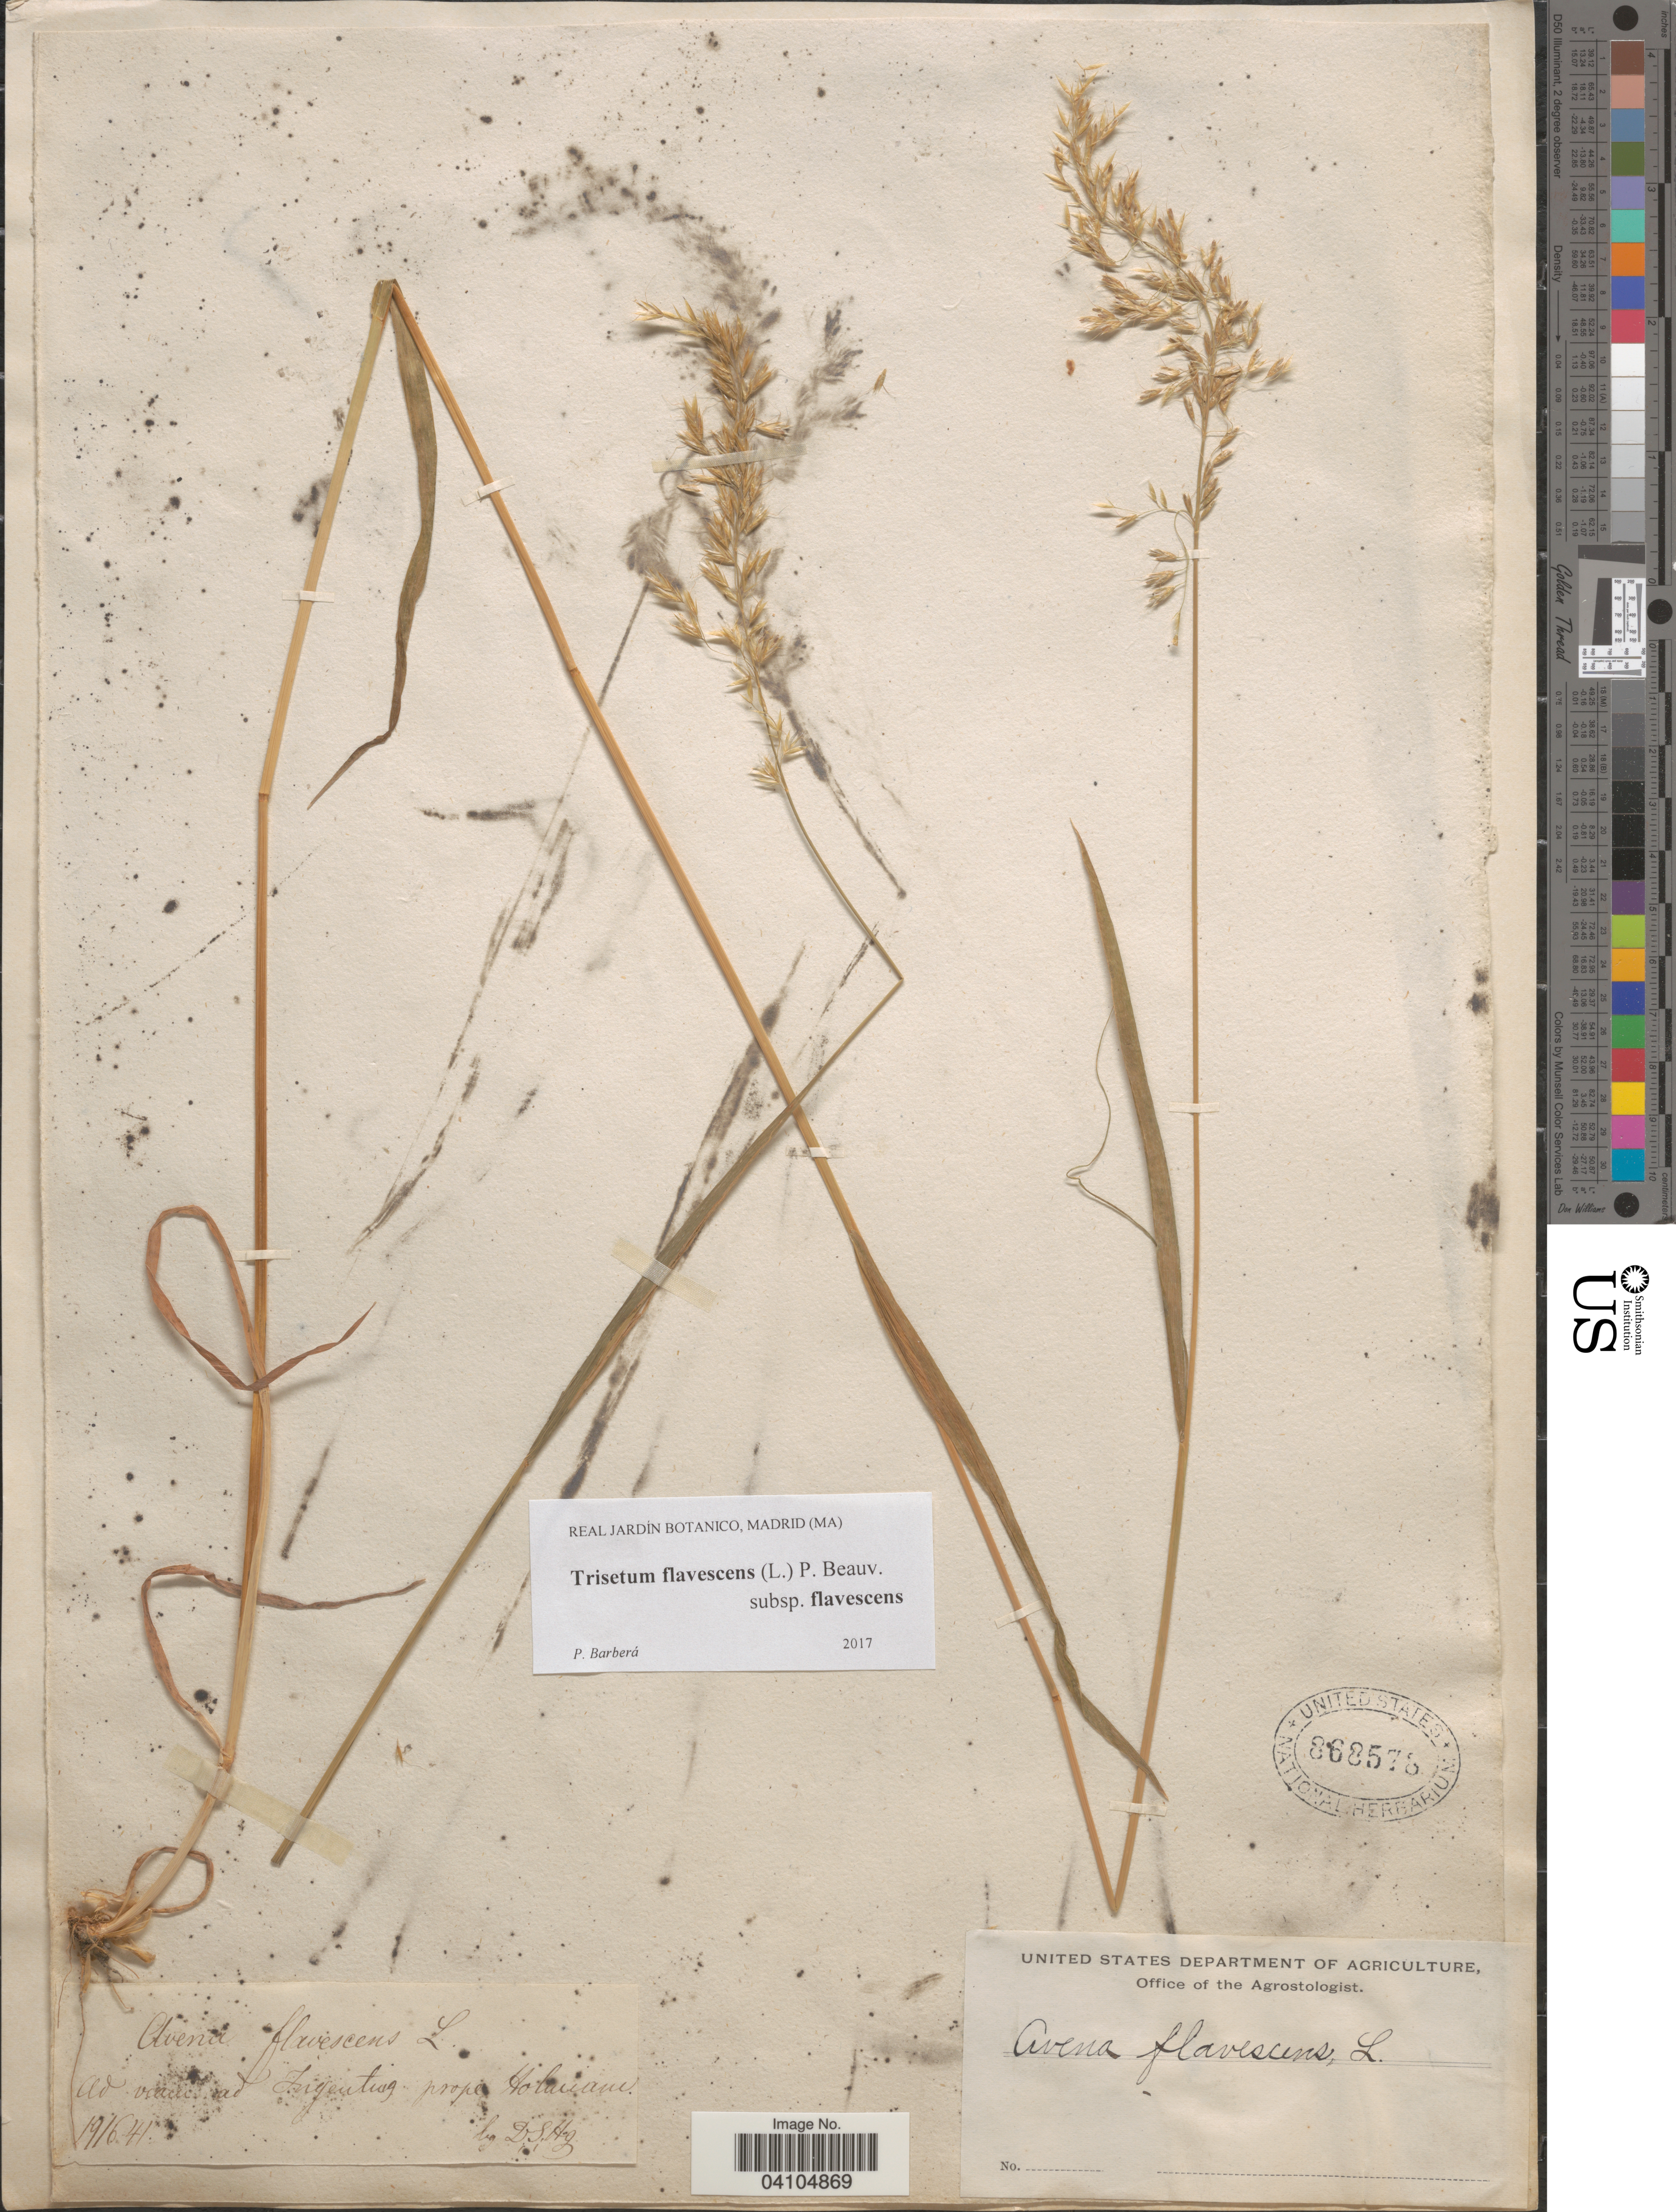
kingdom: Plantae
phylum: Tracheophyta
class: Liliopsida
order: Poales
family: Poaceae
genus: Trisetum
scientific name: Trisetum flavescens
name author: (L.) P. Beauv.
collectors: D. Hj.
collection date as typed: Transcribed d/m/y: 19/6/41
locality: Ad viacci ad Ingentuig prope Holman [interpreted].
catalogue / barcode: US 868578